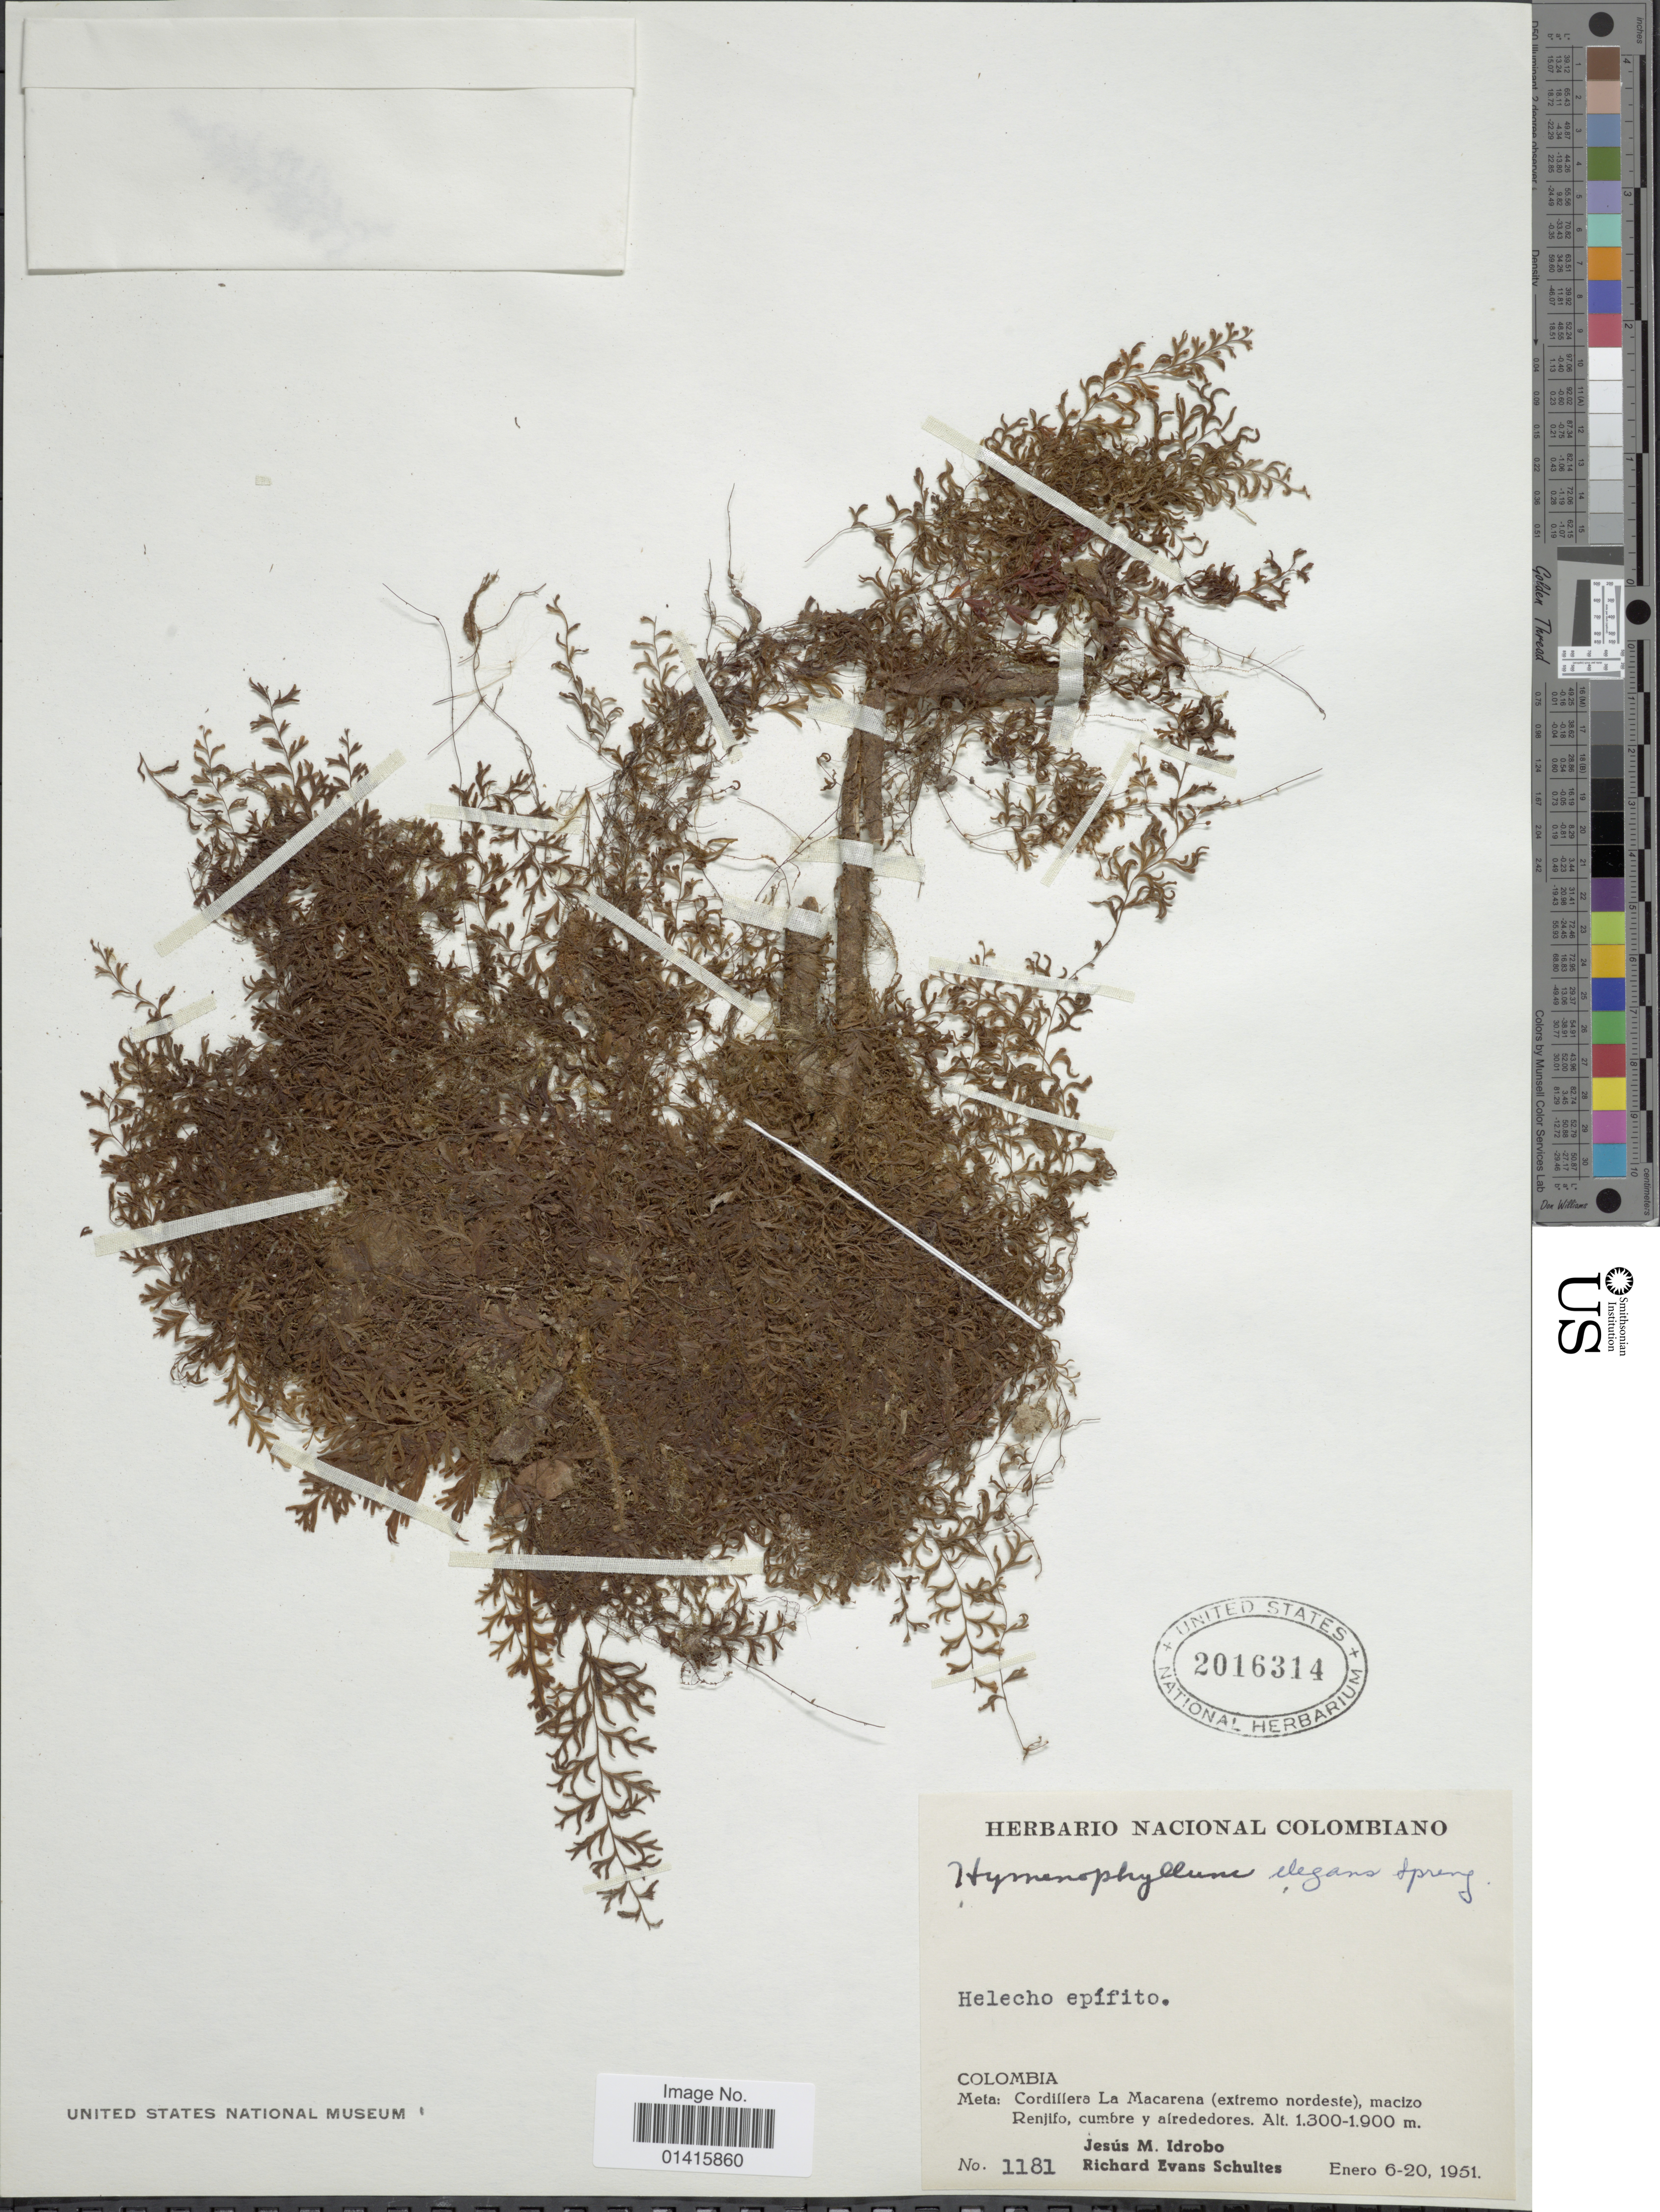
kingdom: Plantae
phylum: Tracheophyta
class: Polypodiopsida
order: Hymenophyllales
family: Hymenophyllaceae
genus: Hymenophyllum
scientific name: Hymenophyllum elegans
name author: Spreng.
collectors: J. M. Idrobo & R. E. Schultes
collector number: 1181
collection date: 1951-01-06/1951-01-20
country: Colombia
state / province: Meta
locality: Meta: Cordillera La Macarena(extremo nordeste), macizo Renjifo, cumbre y alrededores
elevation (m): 1300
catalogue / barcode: US 2016314